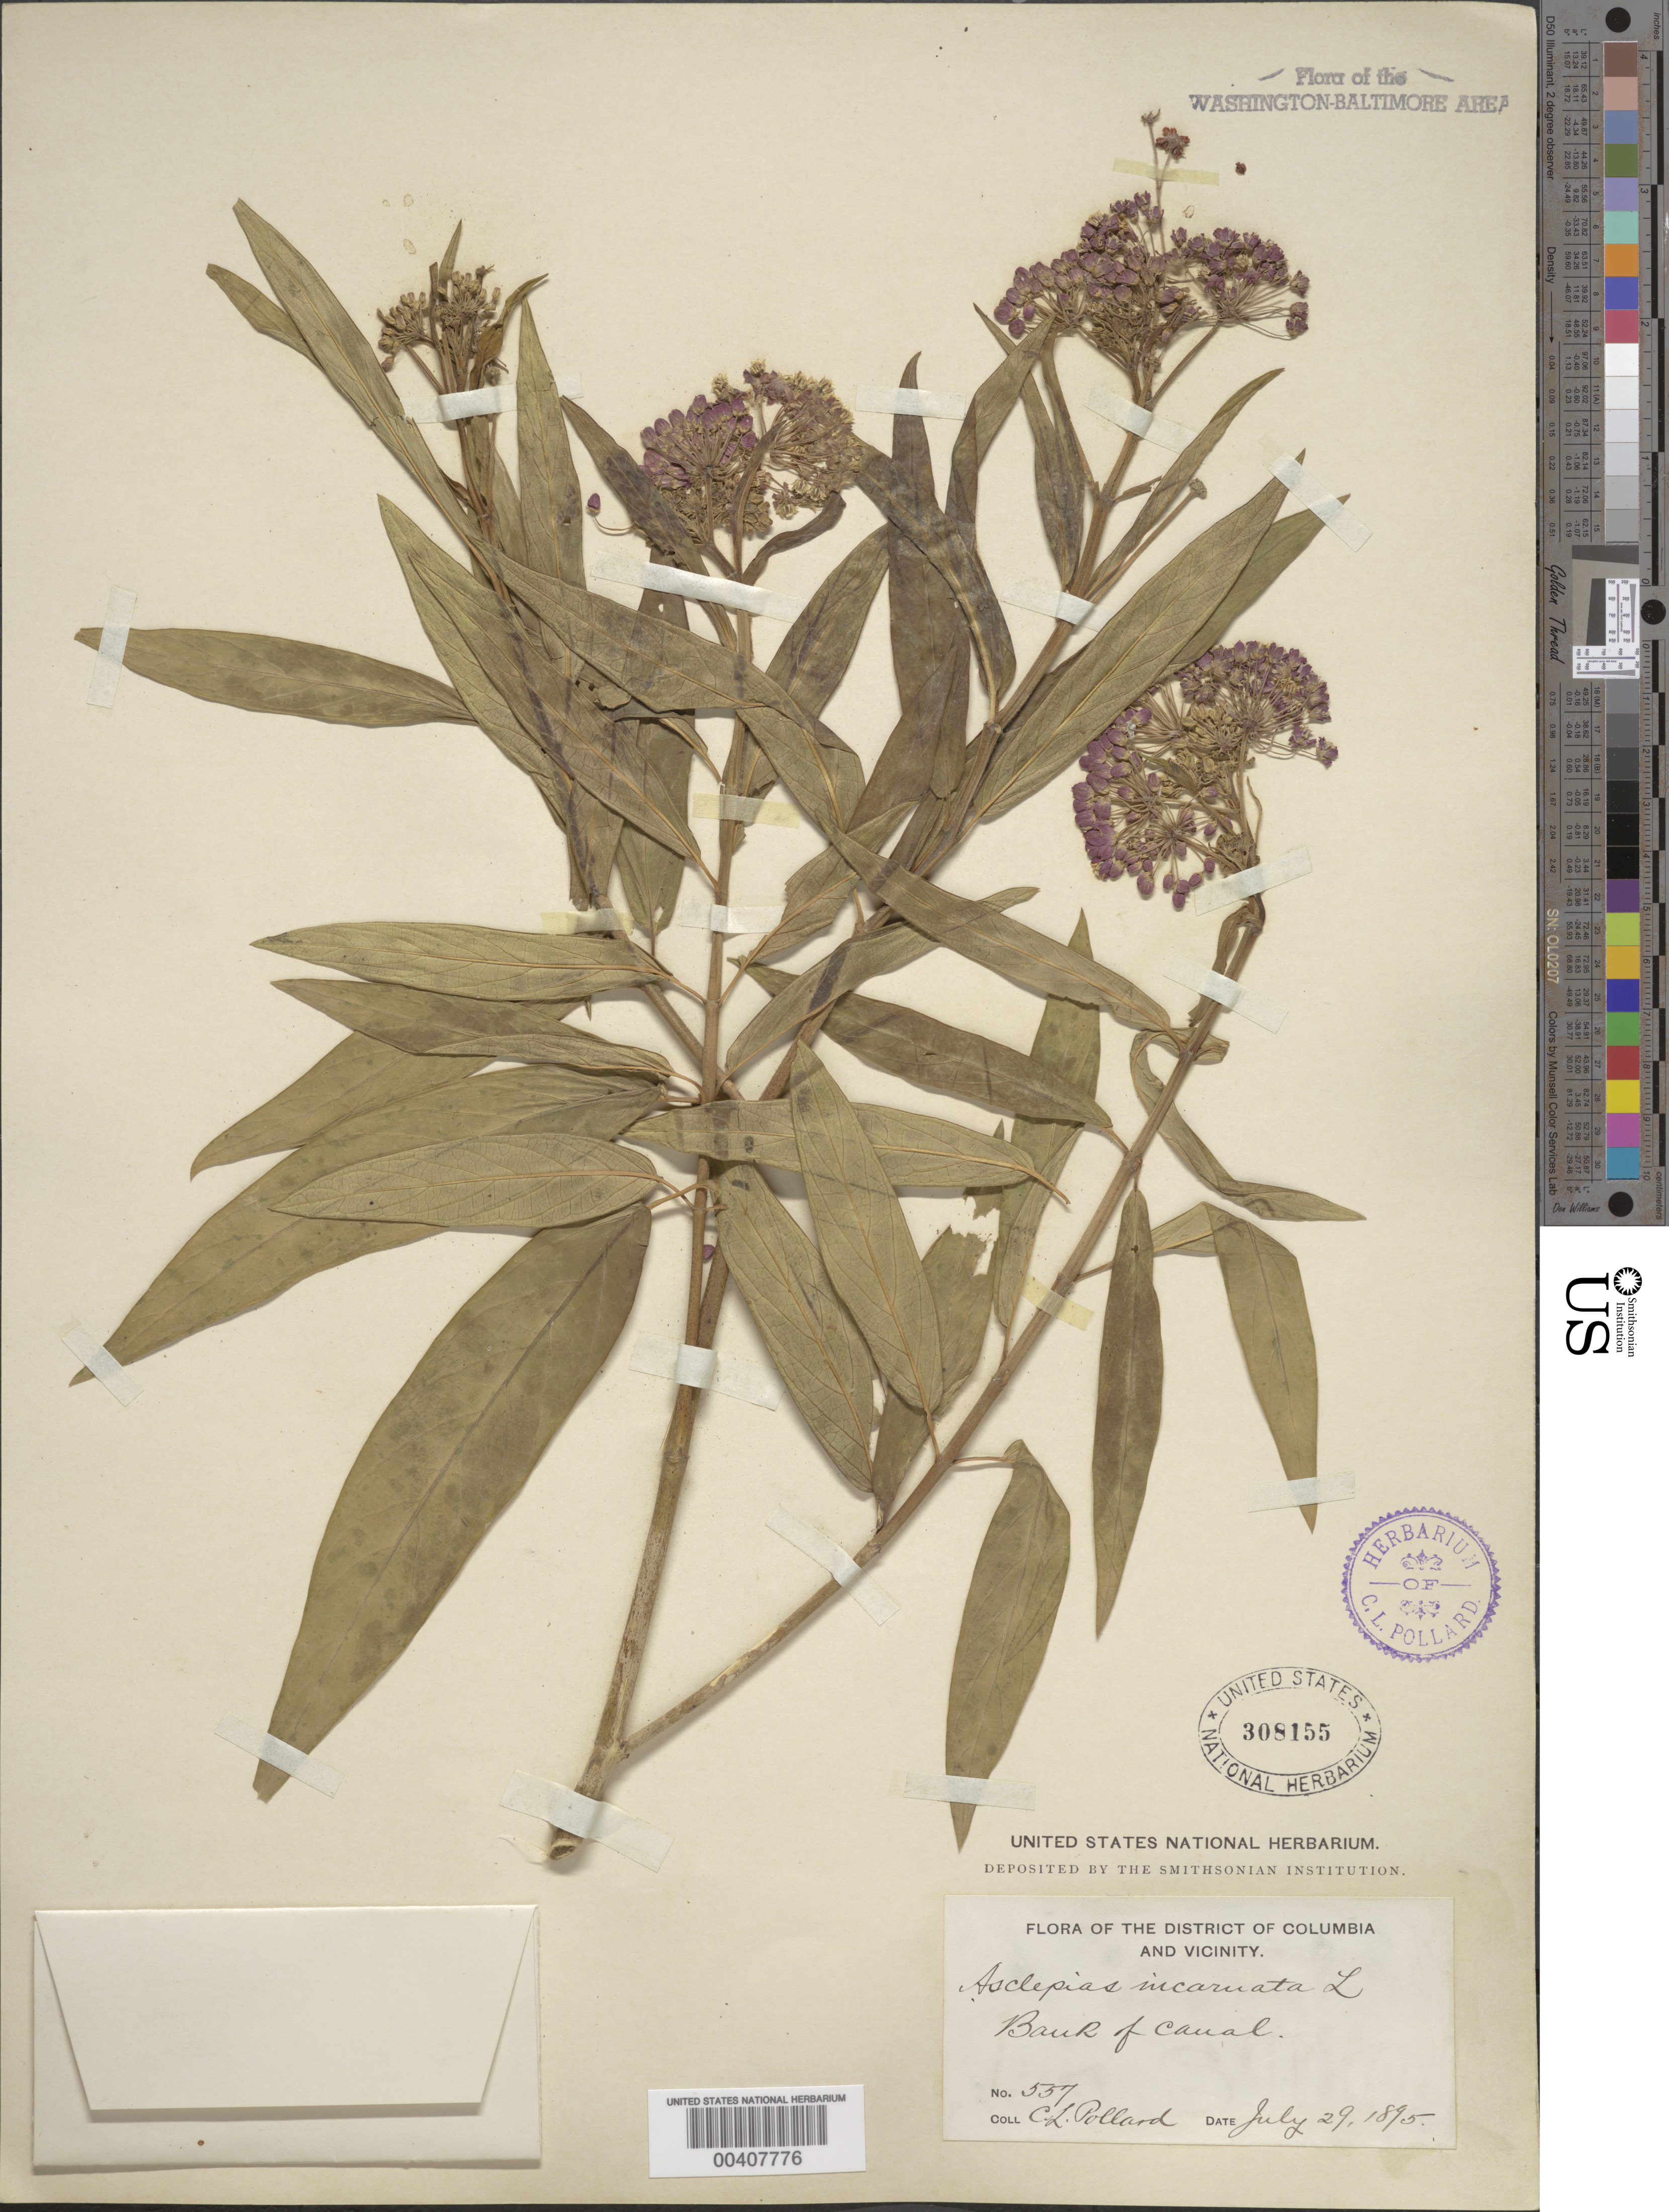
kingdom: Plantae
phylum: Tracheophyta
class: Magnoliopsida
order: Gentianales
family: Apocynaceae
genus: Asclepias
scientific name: Asclepias incarnata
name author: L.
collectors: C. L. Pollard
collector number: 557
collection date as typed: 29 Jul 1895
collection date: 1895-07-29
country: United States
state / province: District of Columbia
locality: C. and O. Canal Bank C. & O. Canal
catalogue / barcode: US 308155